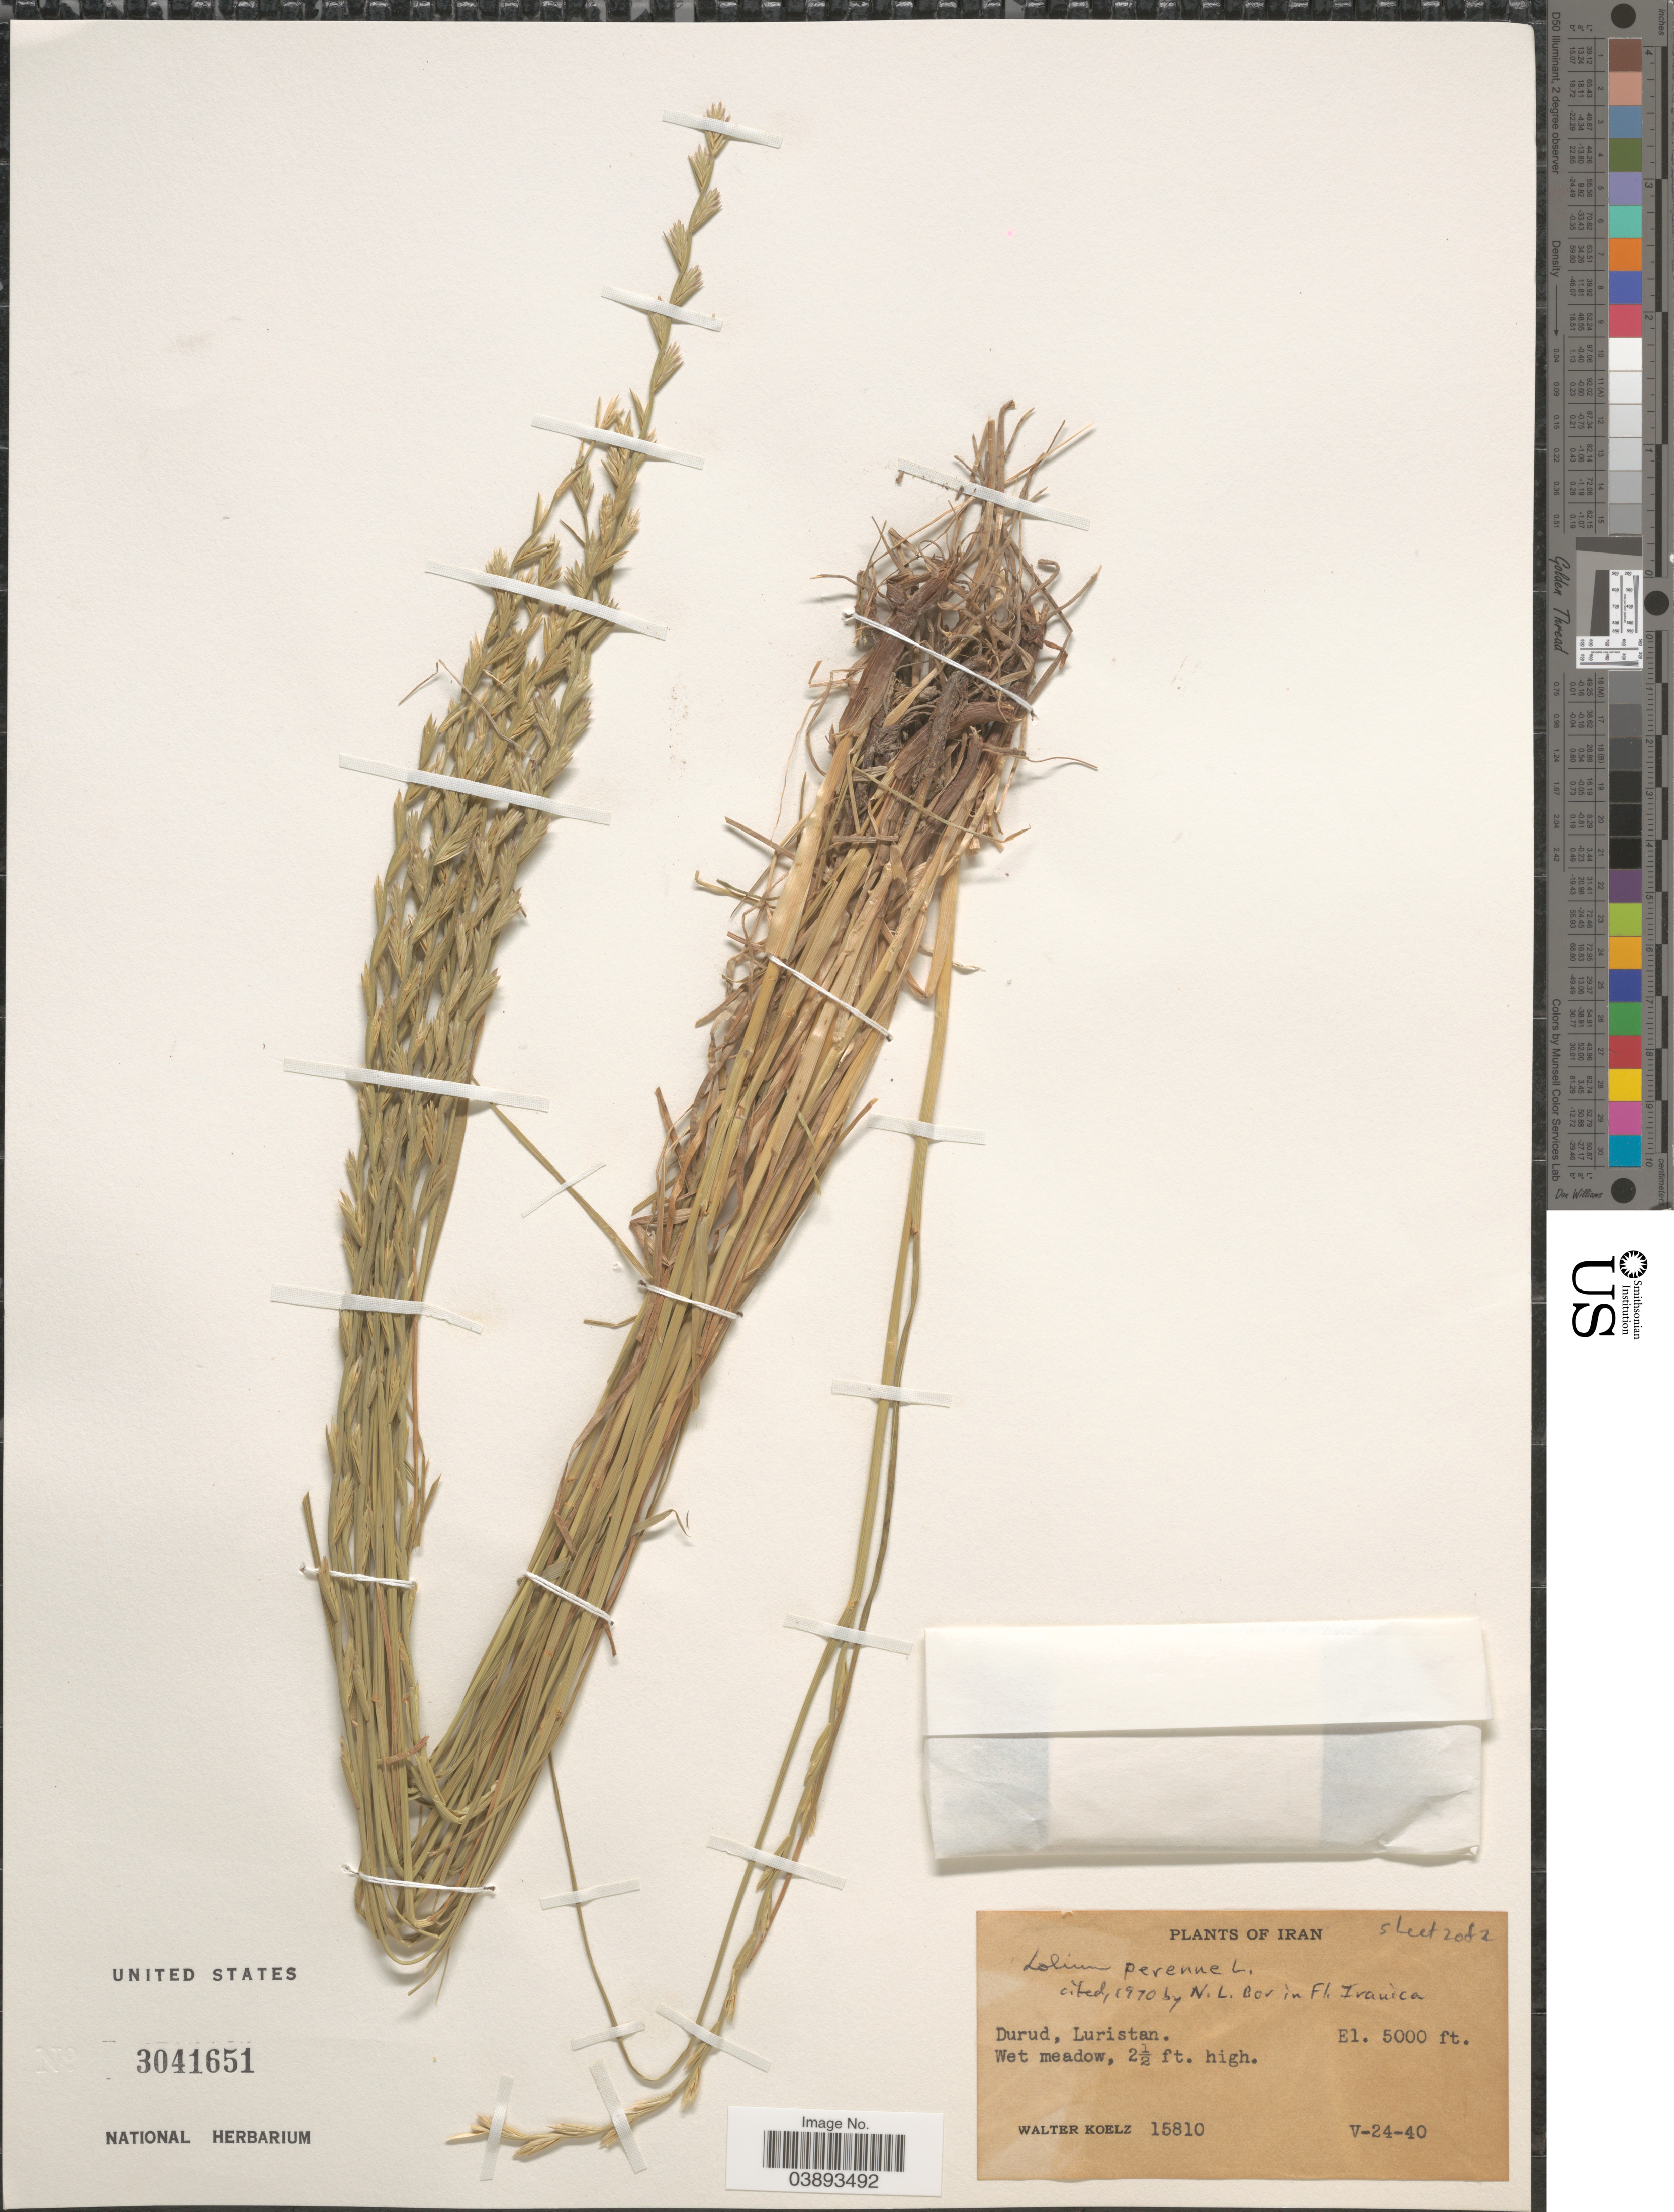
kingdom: Plantae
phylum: Tracheophyta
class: Liliopsida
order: Poales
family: Poaceae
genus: Lolium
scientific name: Lolium perenne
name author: L.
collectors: W. N. Koelz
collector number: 15810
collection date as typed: Transcribed d/m/y: 24/5/40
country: Iran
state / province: Lorestan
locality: Durud, Luristan.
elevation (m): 1524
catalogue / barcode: US 3041651